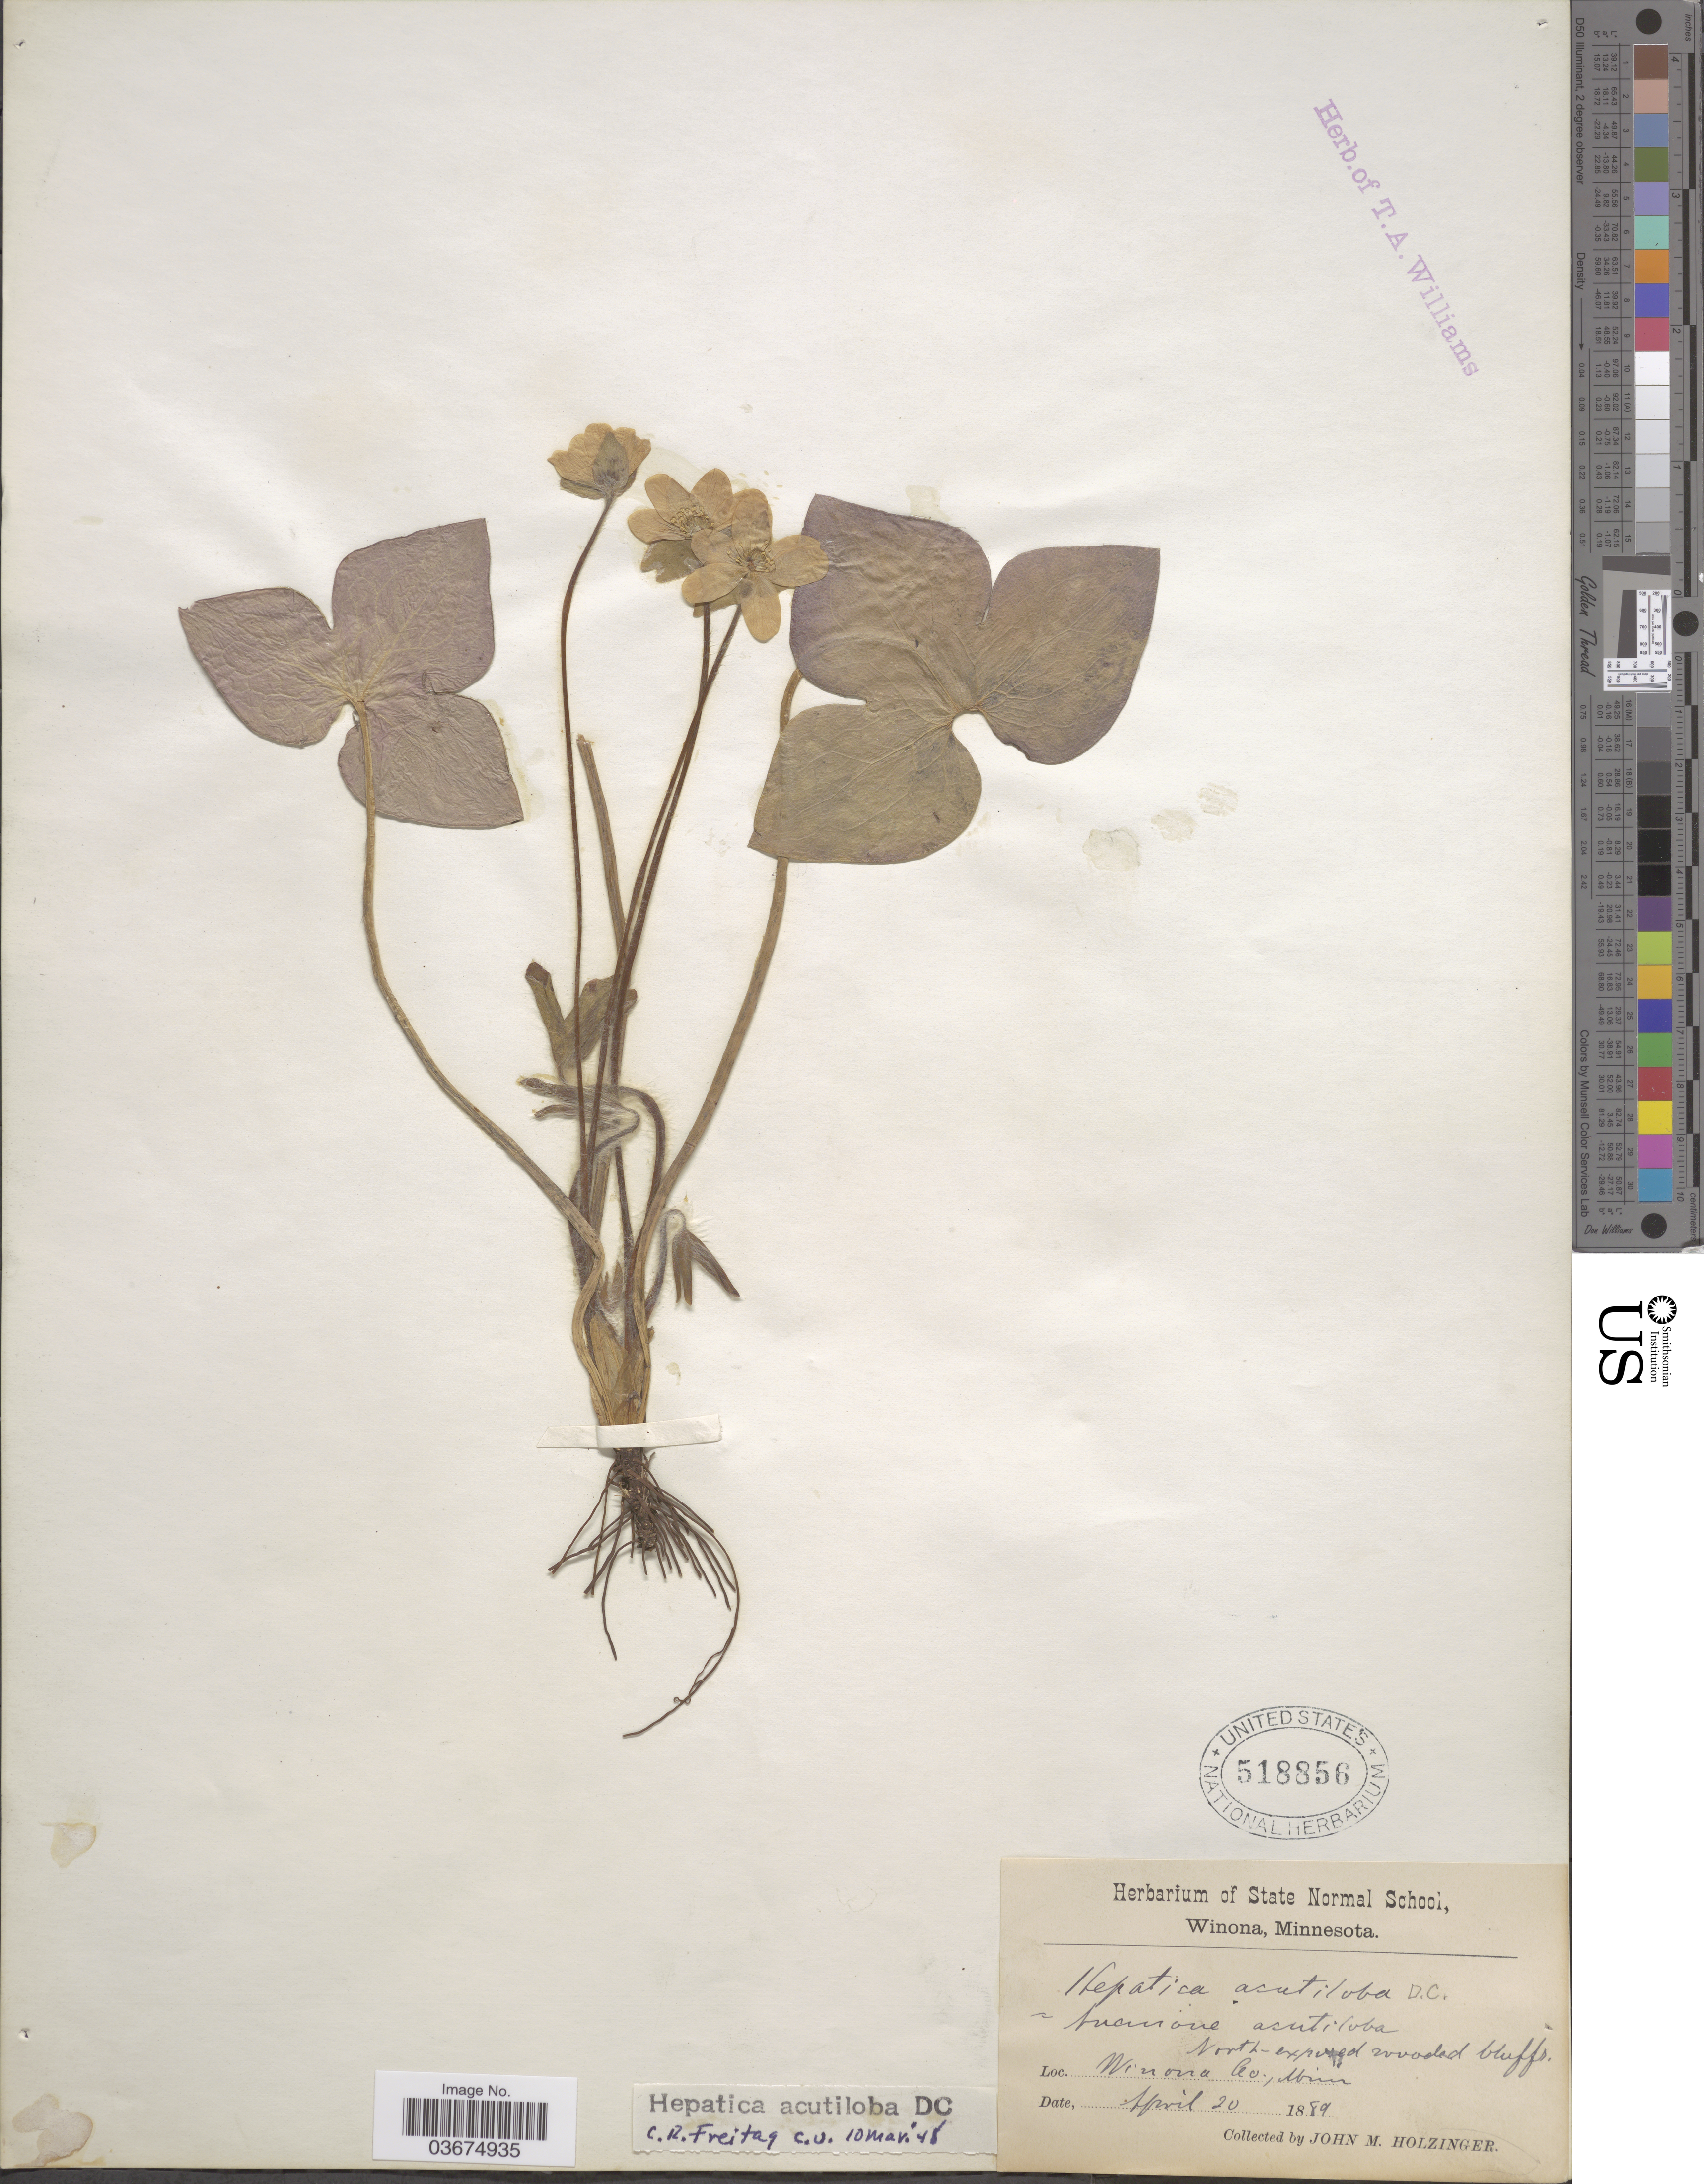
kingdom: Plantae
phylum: Tracheophyta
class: Magnoliopsida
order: Ranunculales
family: Ranunculaceae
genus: Hepatica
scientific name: Hepatica acutiloba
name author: DC.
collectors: J. M. Holzinger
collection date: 1889-04-20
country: United States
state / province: Minnesota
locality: Winona Co.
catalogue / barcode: US 518856